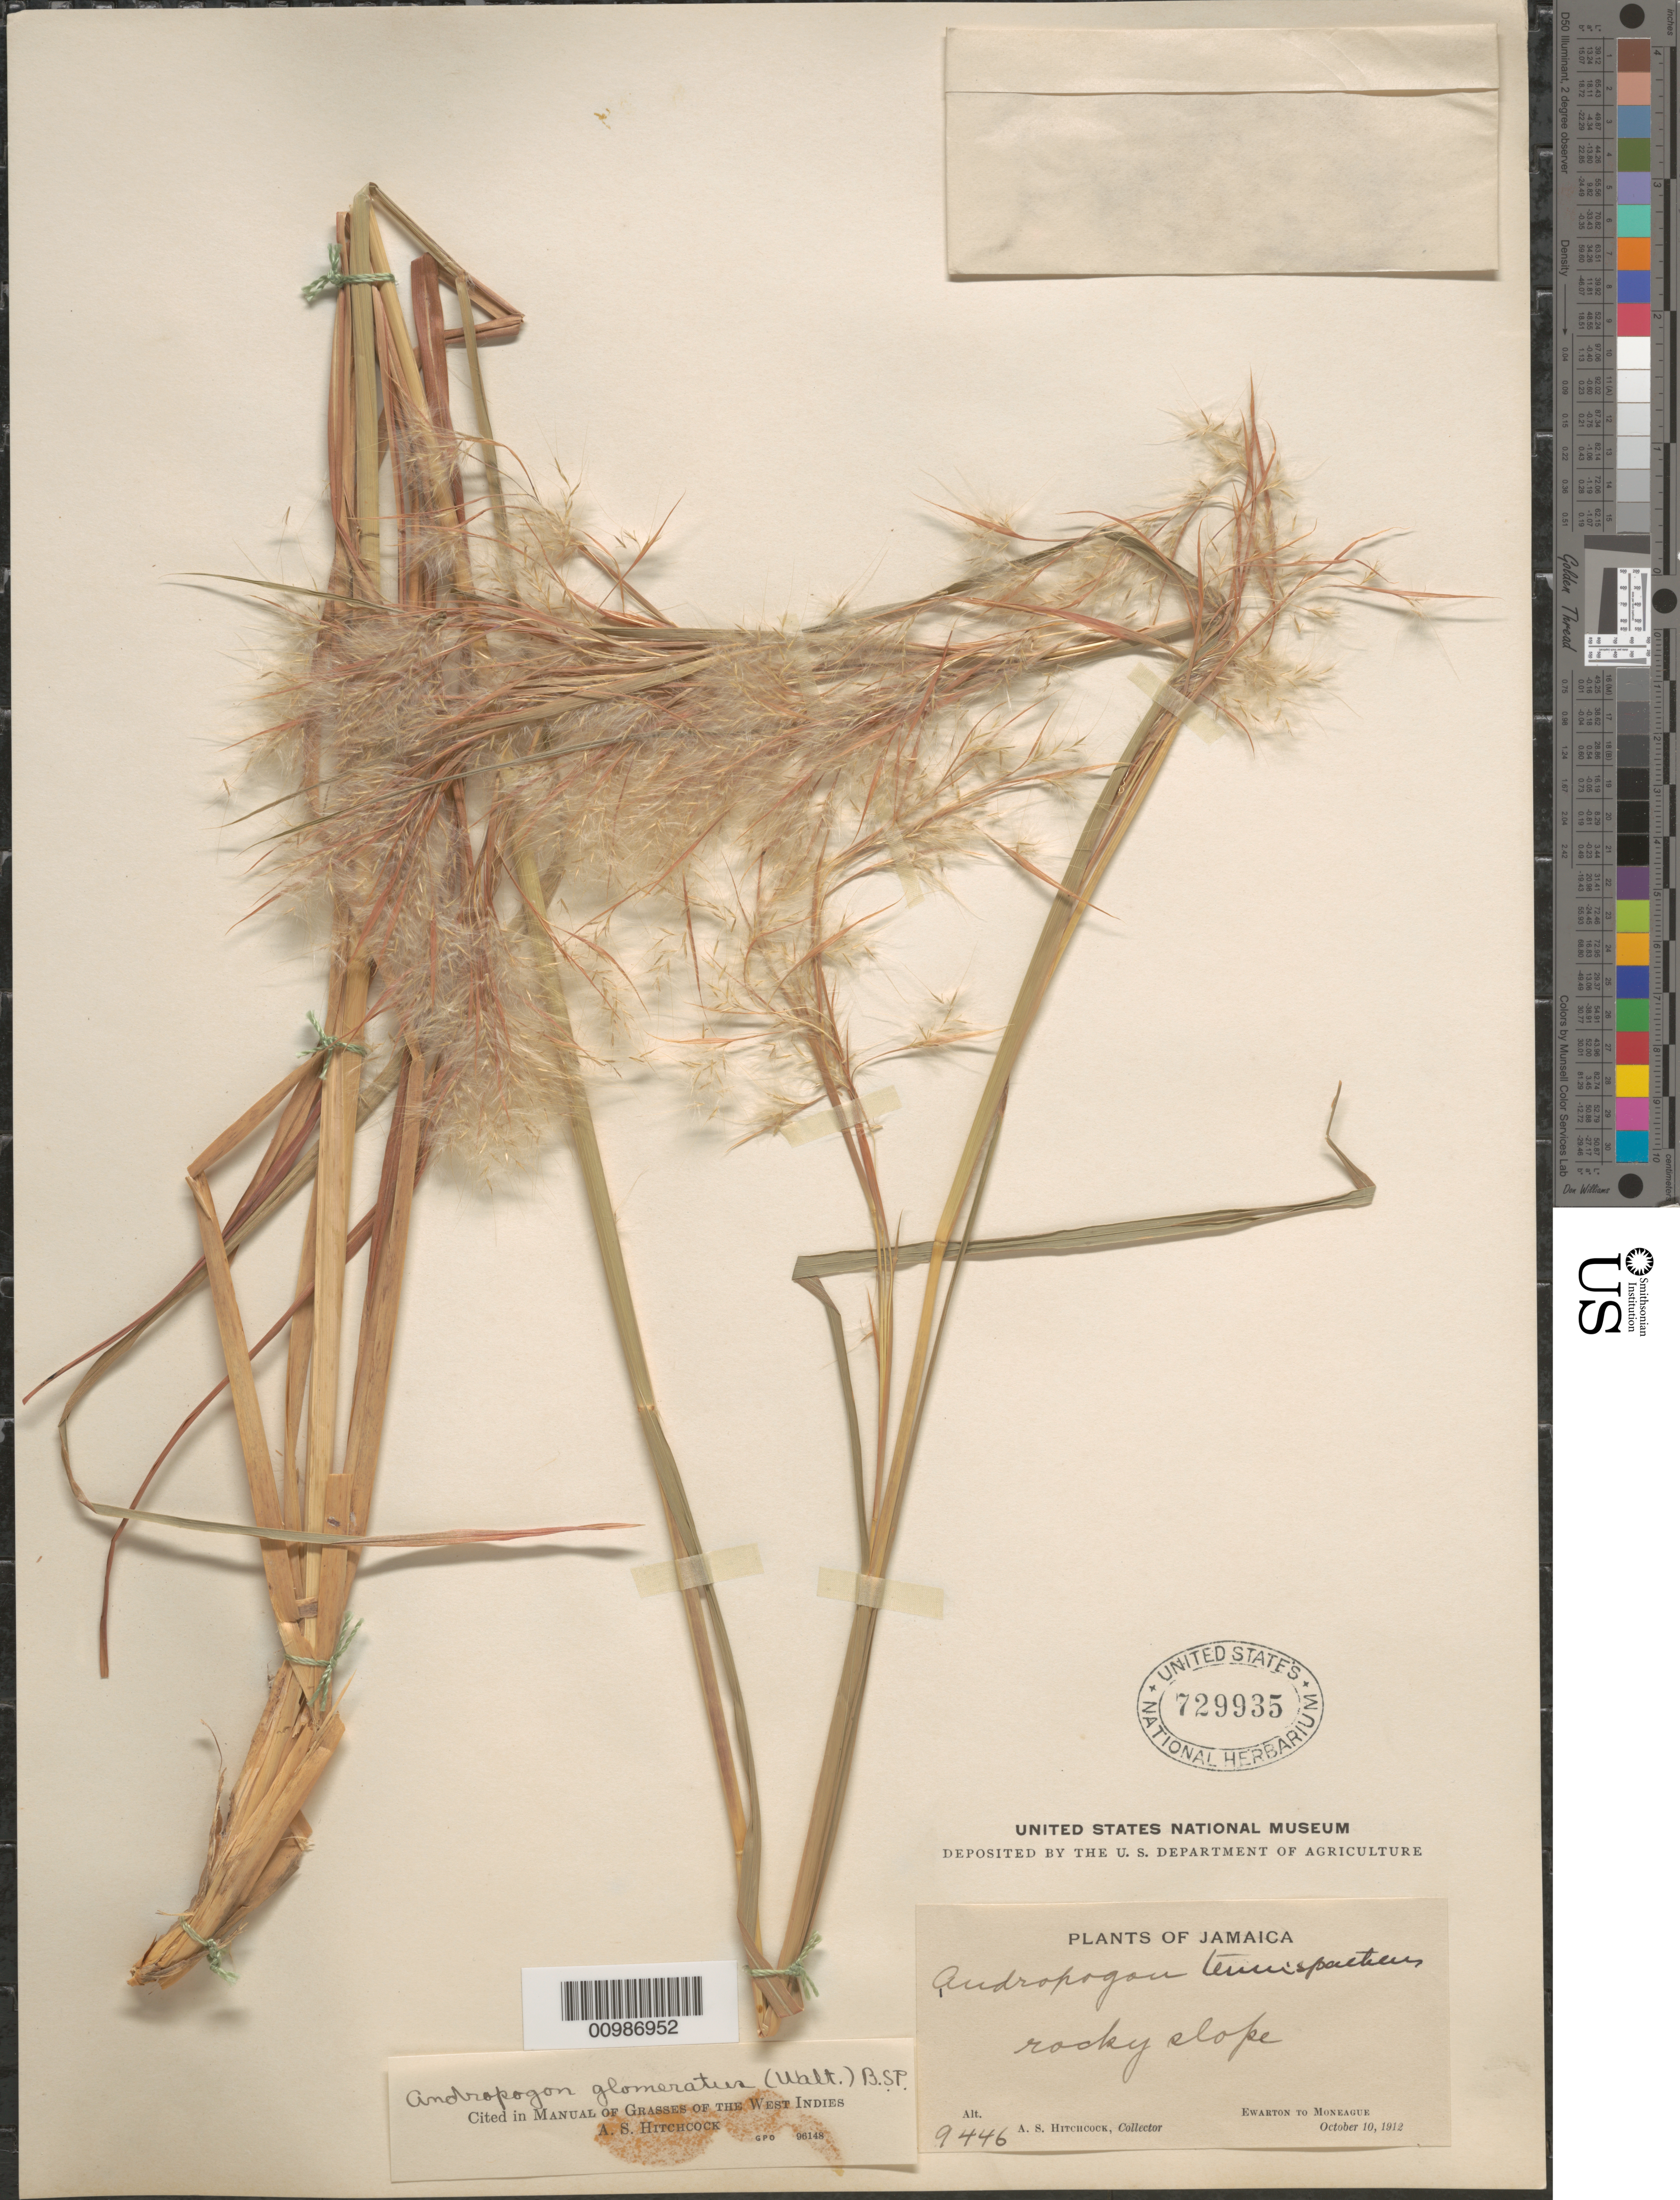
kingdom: Plantae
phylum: Tracheophyta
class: Liliopsida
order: Poales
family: Poaceae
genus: Andropogon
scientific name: Andropogon glomeratus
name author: (Walter) Britton, Stearns & Poggenb.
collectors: A. S. Hitchcock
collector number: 9446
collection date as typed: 10 Oct 1912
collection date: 1912-10-10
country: Jamaica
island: Jamaica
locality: Ewarton to Moneague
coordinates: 0 N, 0 E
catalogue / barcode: US 729935